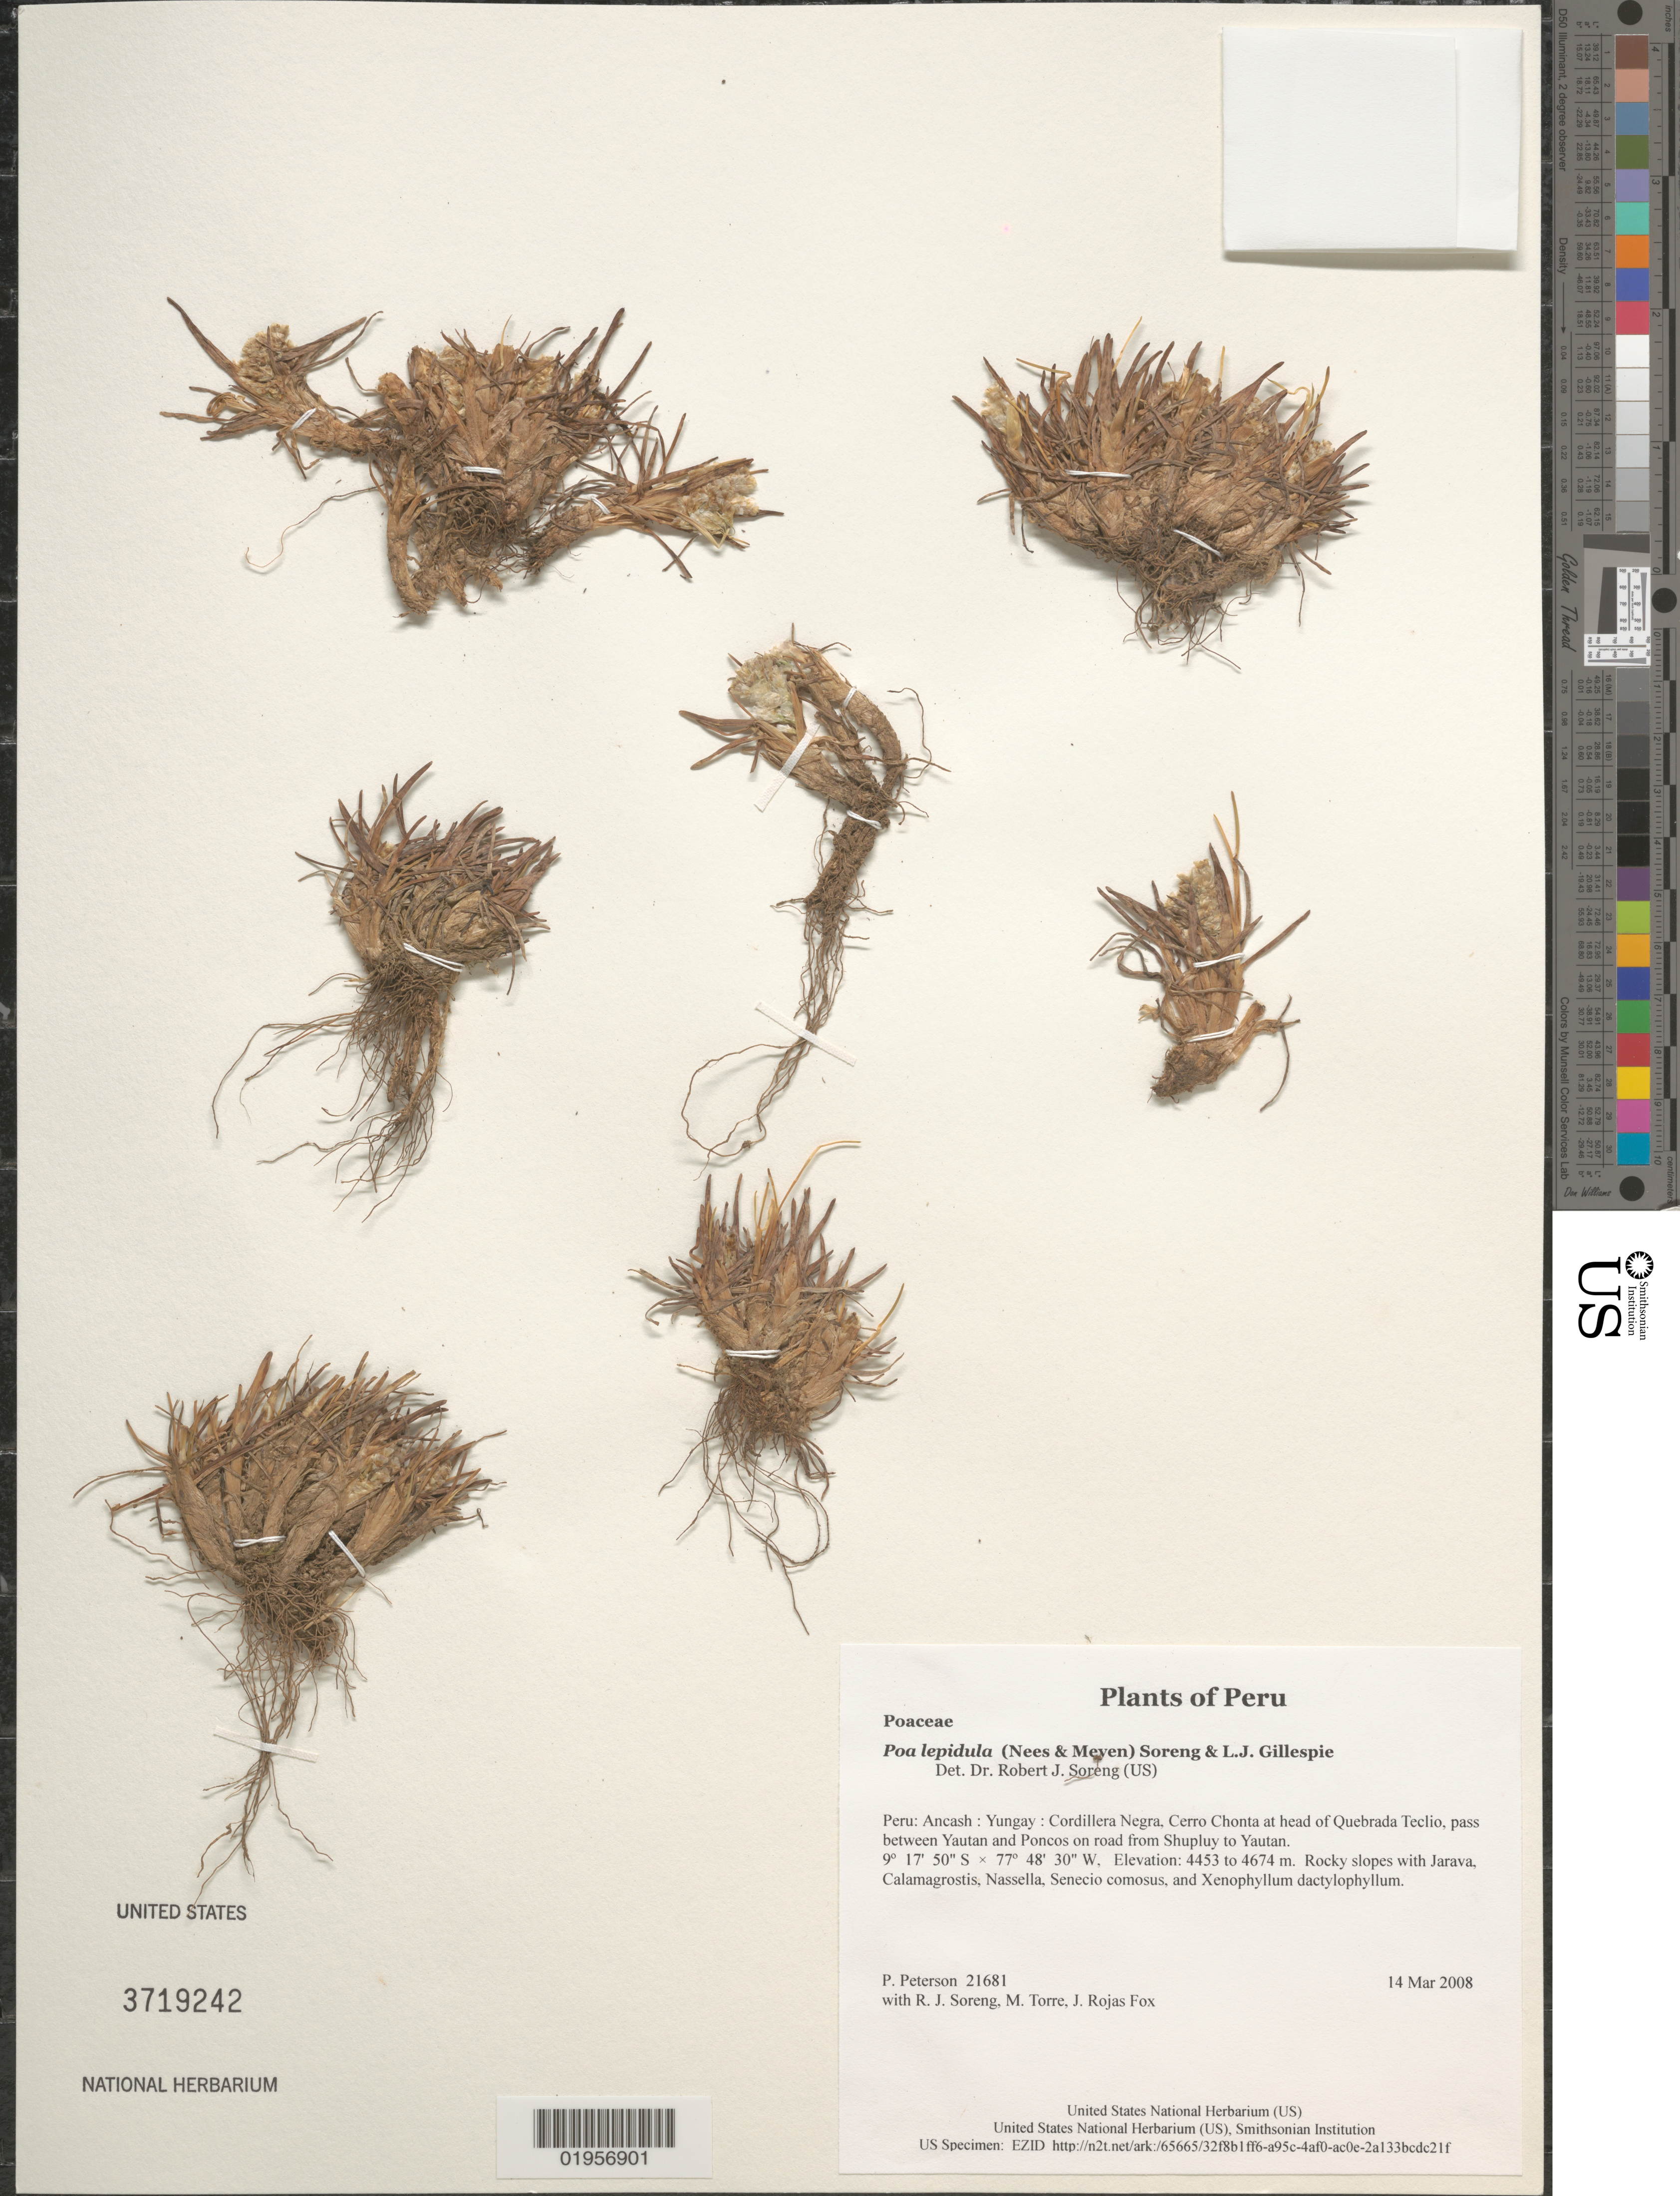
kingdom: Plantae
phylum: Tracheophyta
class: Liliopsida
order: Poales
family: Poaceae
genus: Poa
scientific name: Poa lepidula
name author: (Nees & Meyen) Soreng & L.J. Gillespie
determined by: Soreng, Robert J., Research Associate (BOT), Smithsonian Institution - National Museum of Natural History (UNITED STATES)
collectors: P. M. Peterson, R. J. Soreng, M. Torre & J. Rojas Fox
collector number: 21681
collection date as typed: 14 Mar 2008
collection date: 2008-03-14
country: Peru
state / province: Ancash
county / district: Yungay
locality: Cordillera Negra, Cerro Chonta at head of Quebrada Teclio, pass between Yautan and Poncos on road from Shupluy to Yautan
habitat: Rocky slopes with Jarava, Calamagrostis, Nassella, Senecio comosus, and Xenophyllum dactylophyllum.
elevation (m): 4453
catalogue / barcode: US 3719242